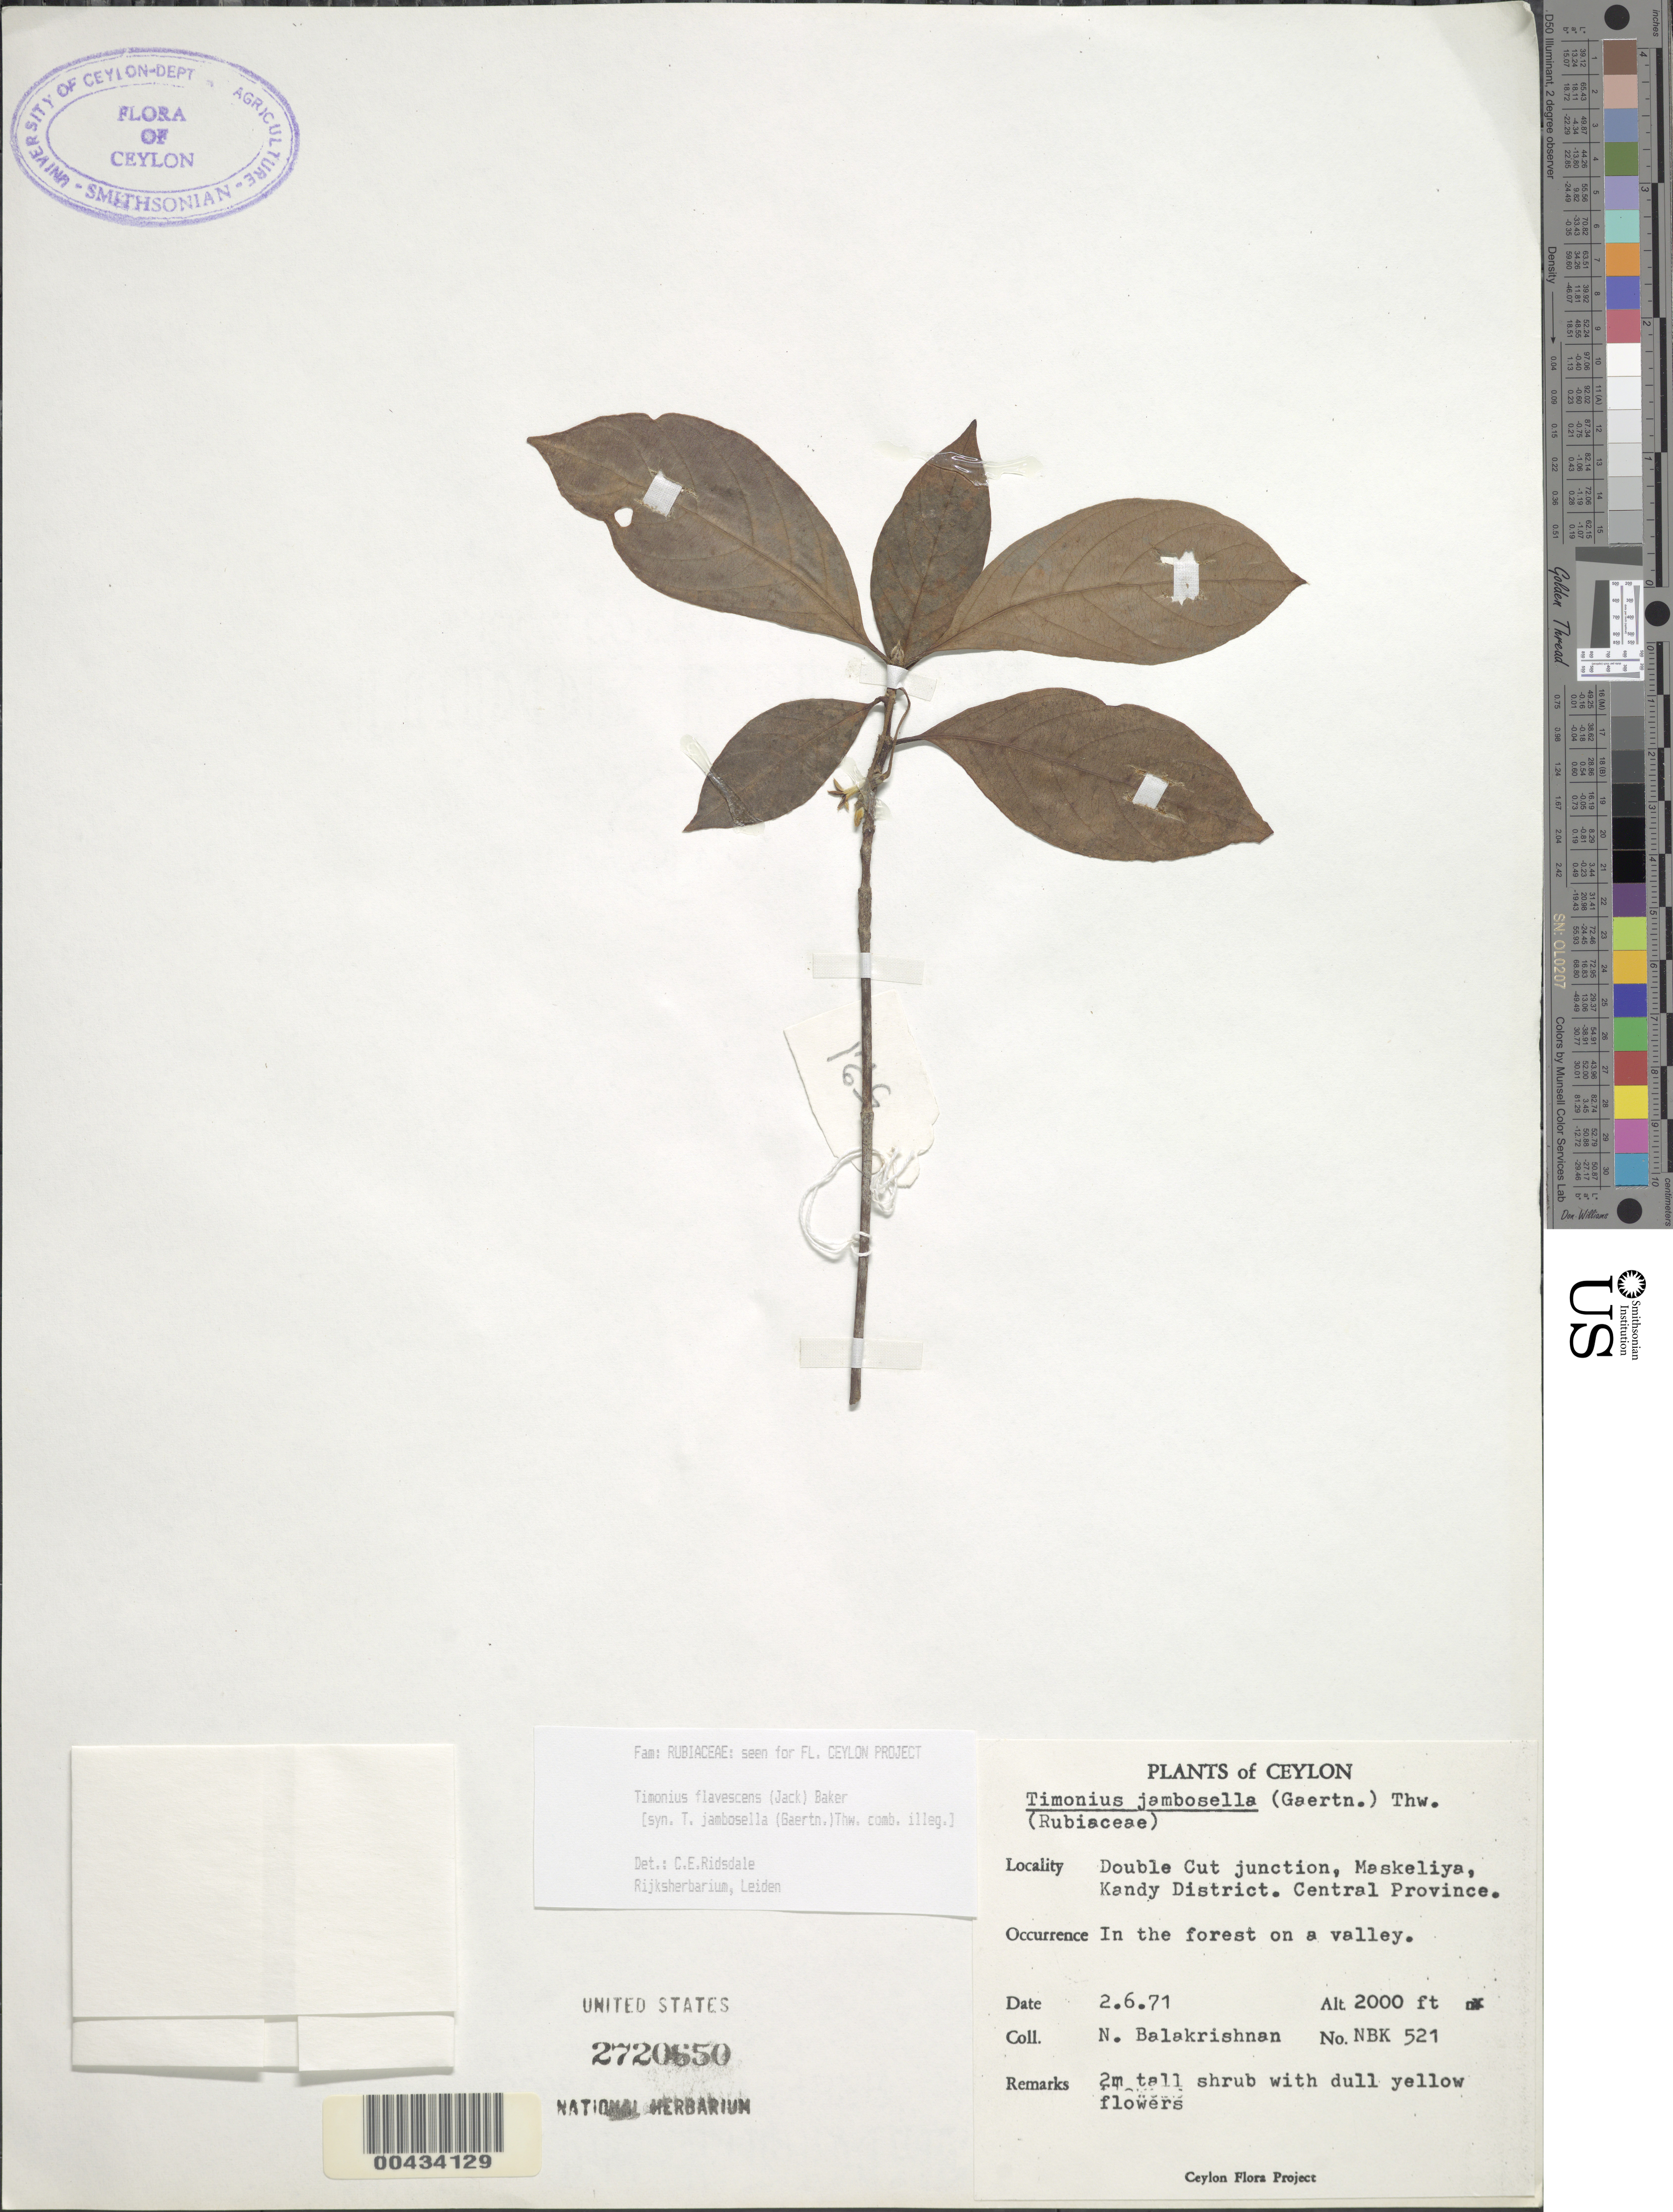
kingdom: Plantae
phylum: Tracheophyta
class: Magnoliopsida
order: Gentianales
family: Rubiaceae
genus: Timonius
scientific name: Timonius flavescens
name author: (Jack) Baker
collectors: N. Balakrishnan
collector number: NBK 521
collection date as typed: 02 Jun 1971 or 06 Feb 1971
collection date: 1971-02-06 or 1971-06-02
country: Sri Lanka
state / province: Central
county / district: Kandy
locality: Double Cut junct., Maskeliya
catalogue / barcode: US 2720650